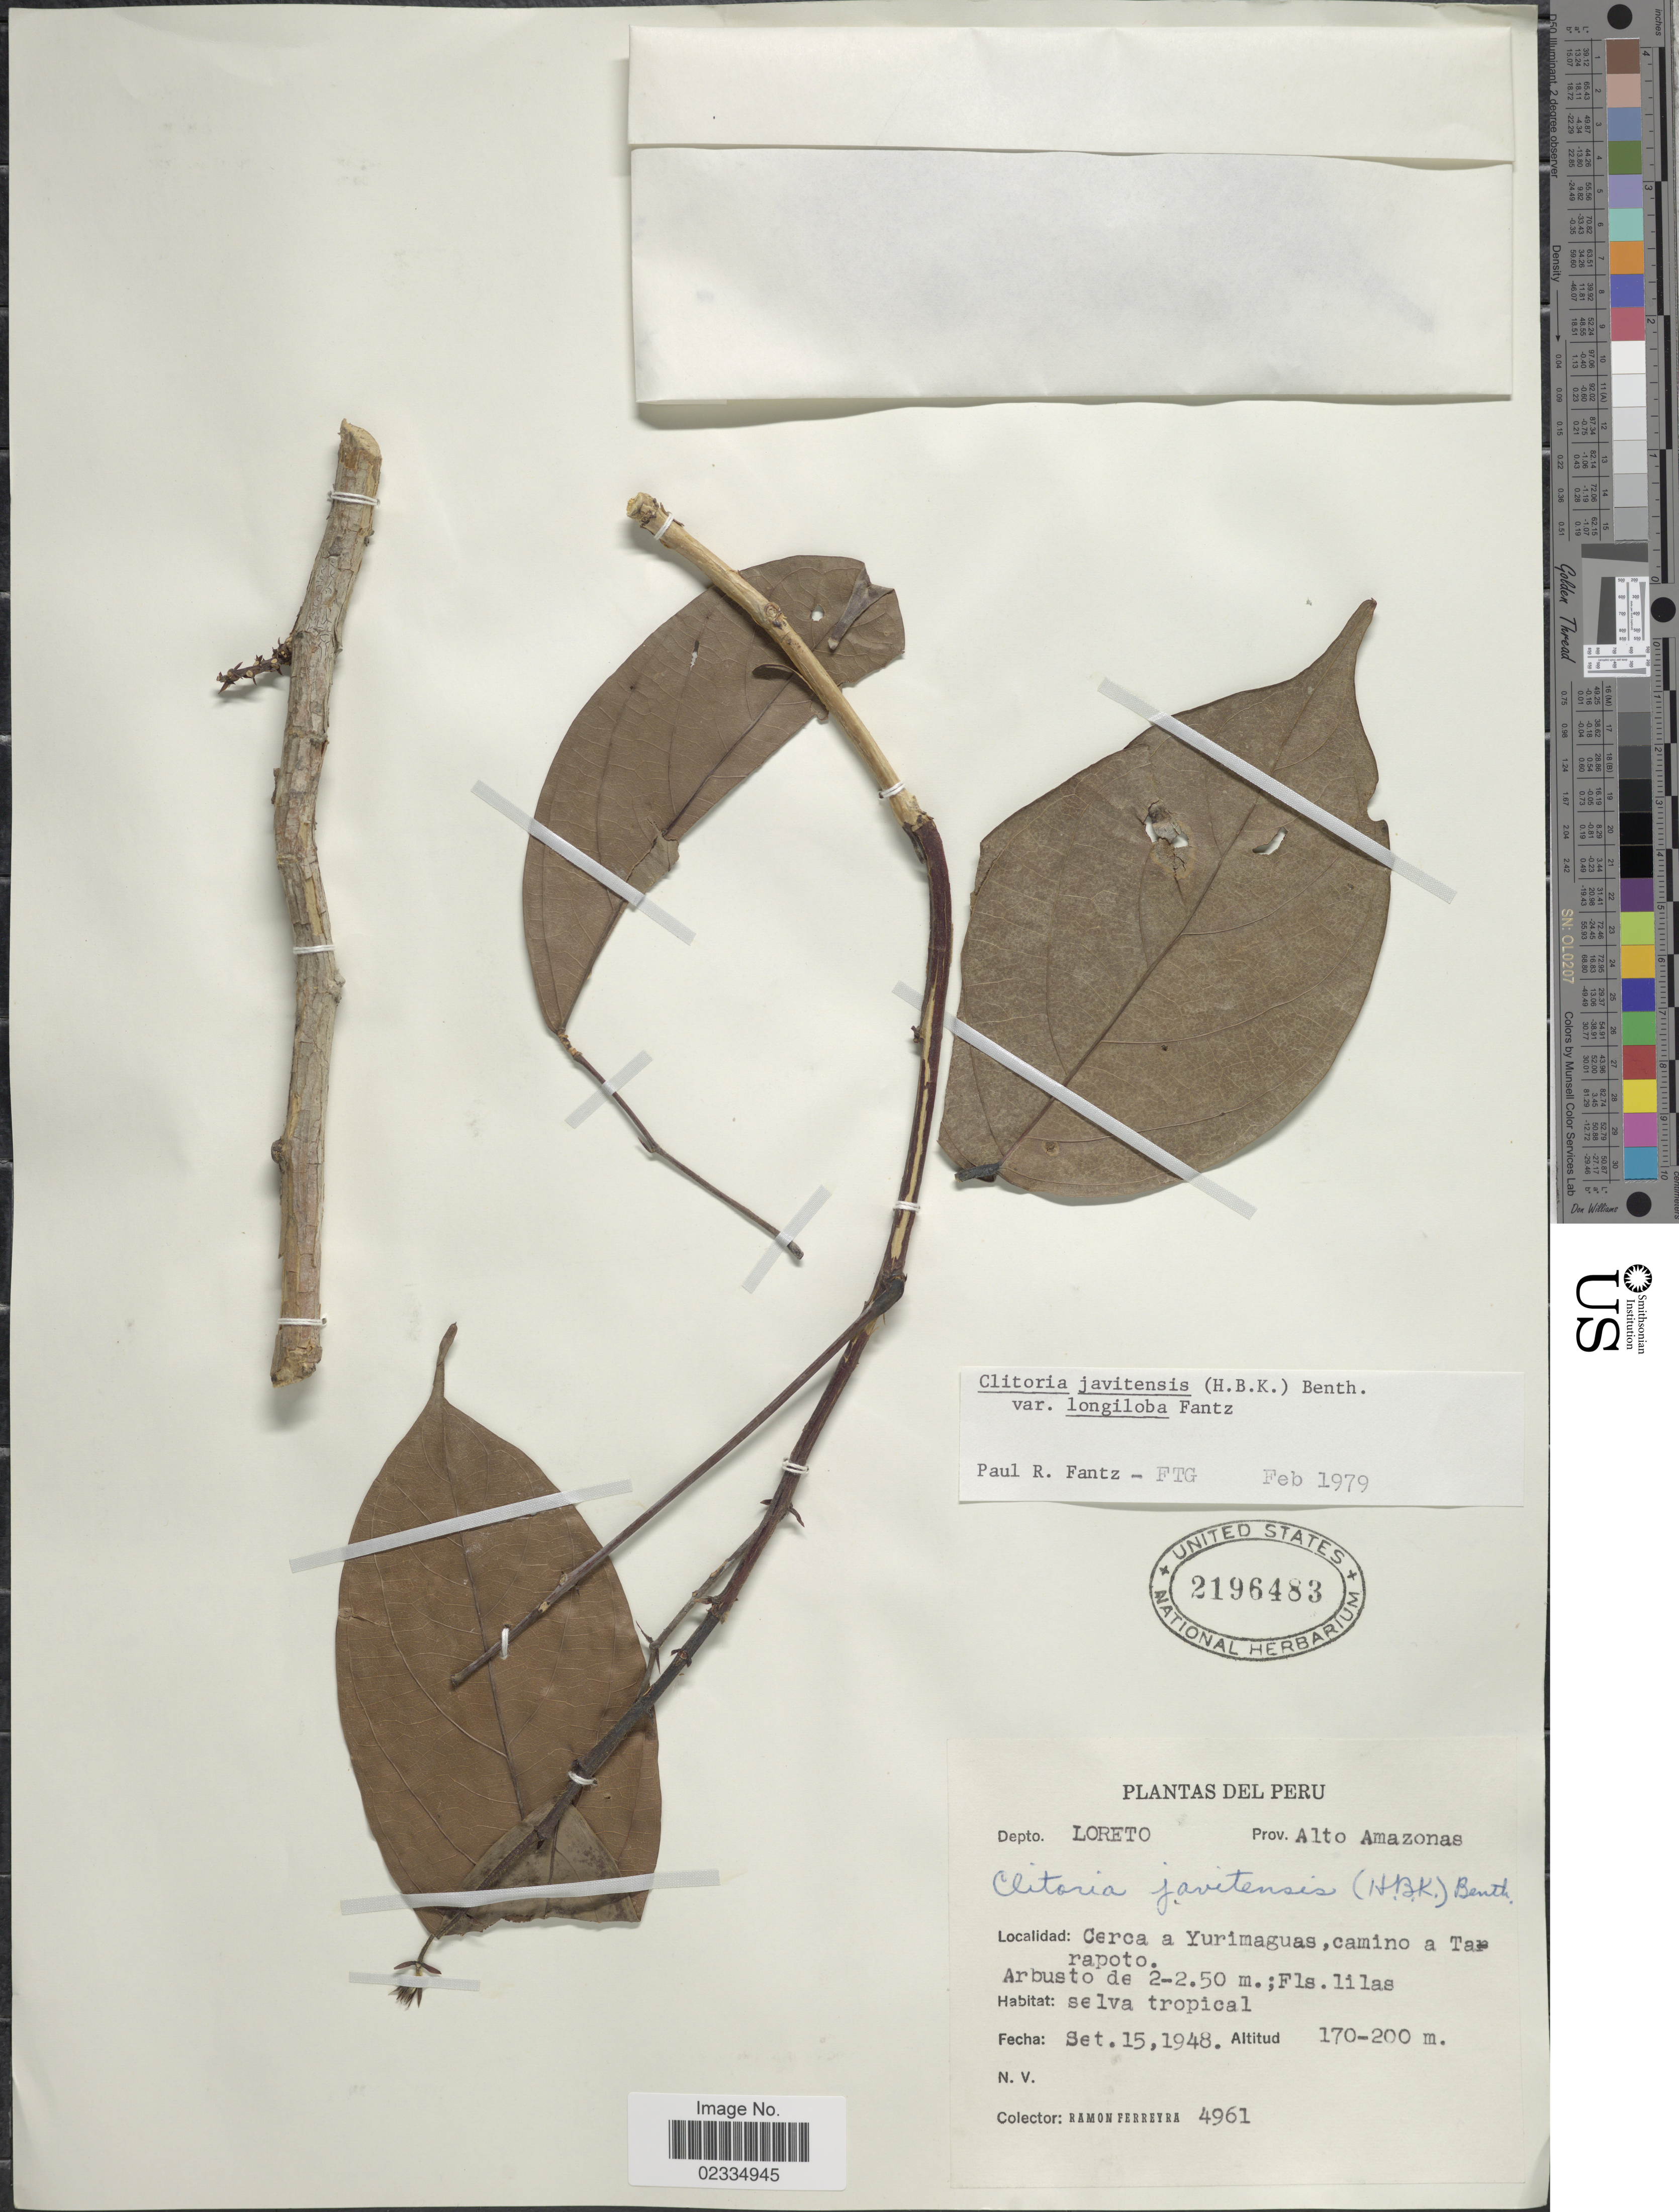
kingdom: Plantae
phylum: Tracheophyta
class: Magnoliopsida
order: Fabales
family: Fabaceae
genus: Clitoria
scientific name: Clitoria javitensis var. longiloba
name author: Fantz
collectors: R. A. Ferreyra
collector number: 4961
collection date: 1948-09-15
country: Peru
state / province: Loreto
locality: Prov. Alto Amazonas. Cerca a Yurimaguas, camino a Tarapoto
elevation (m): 170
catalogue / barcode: US 2196483